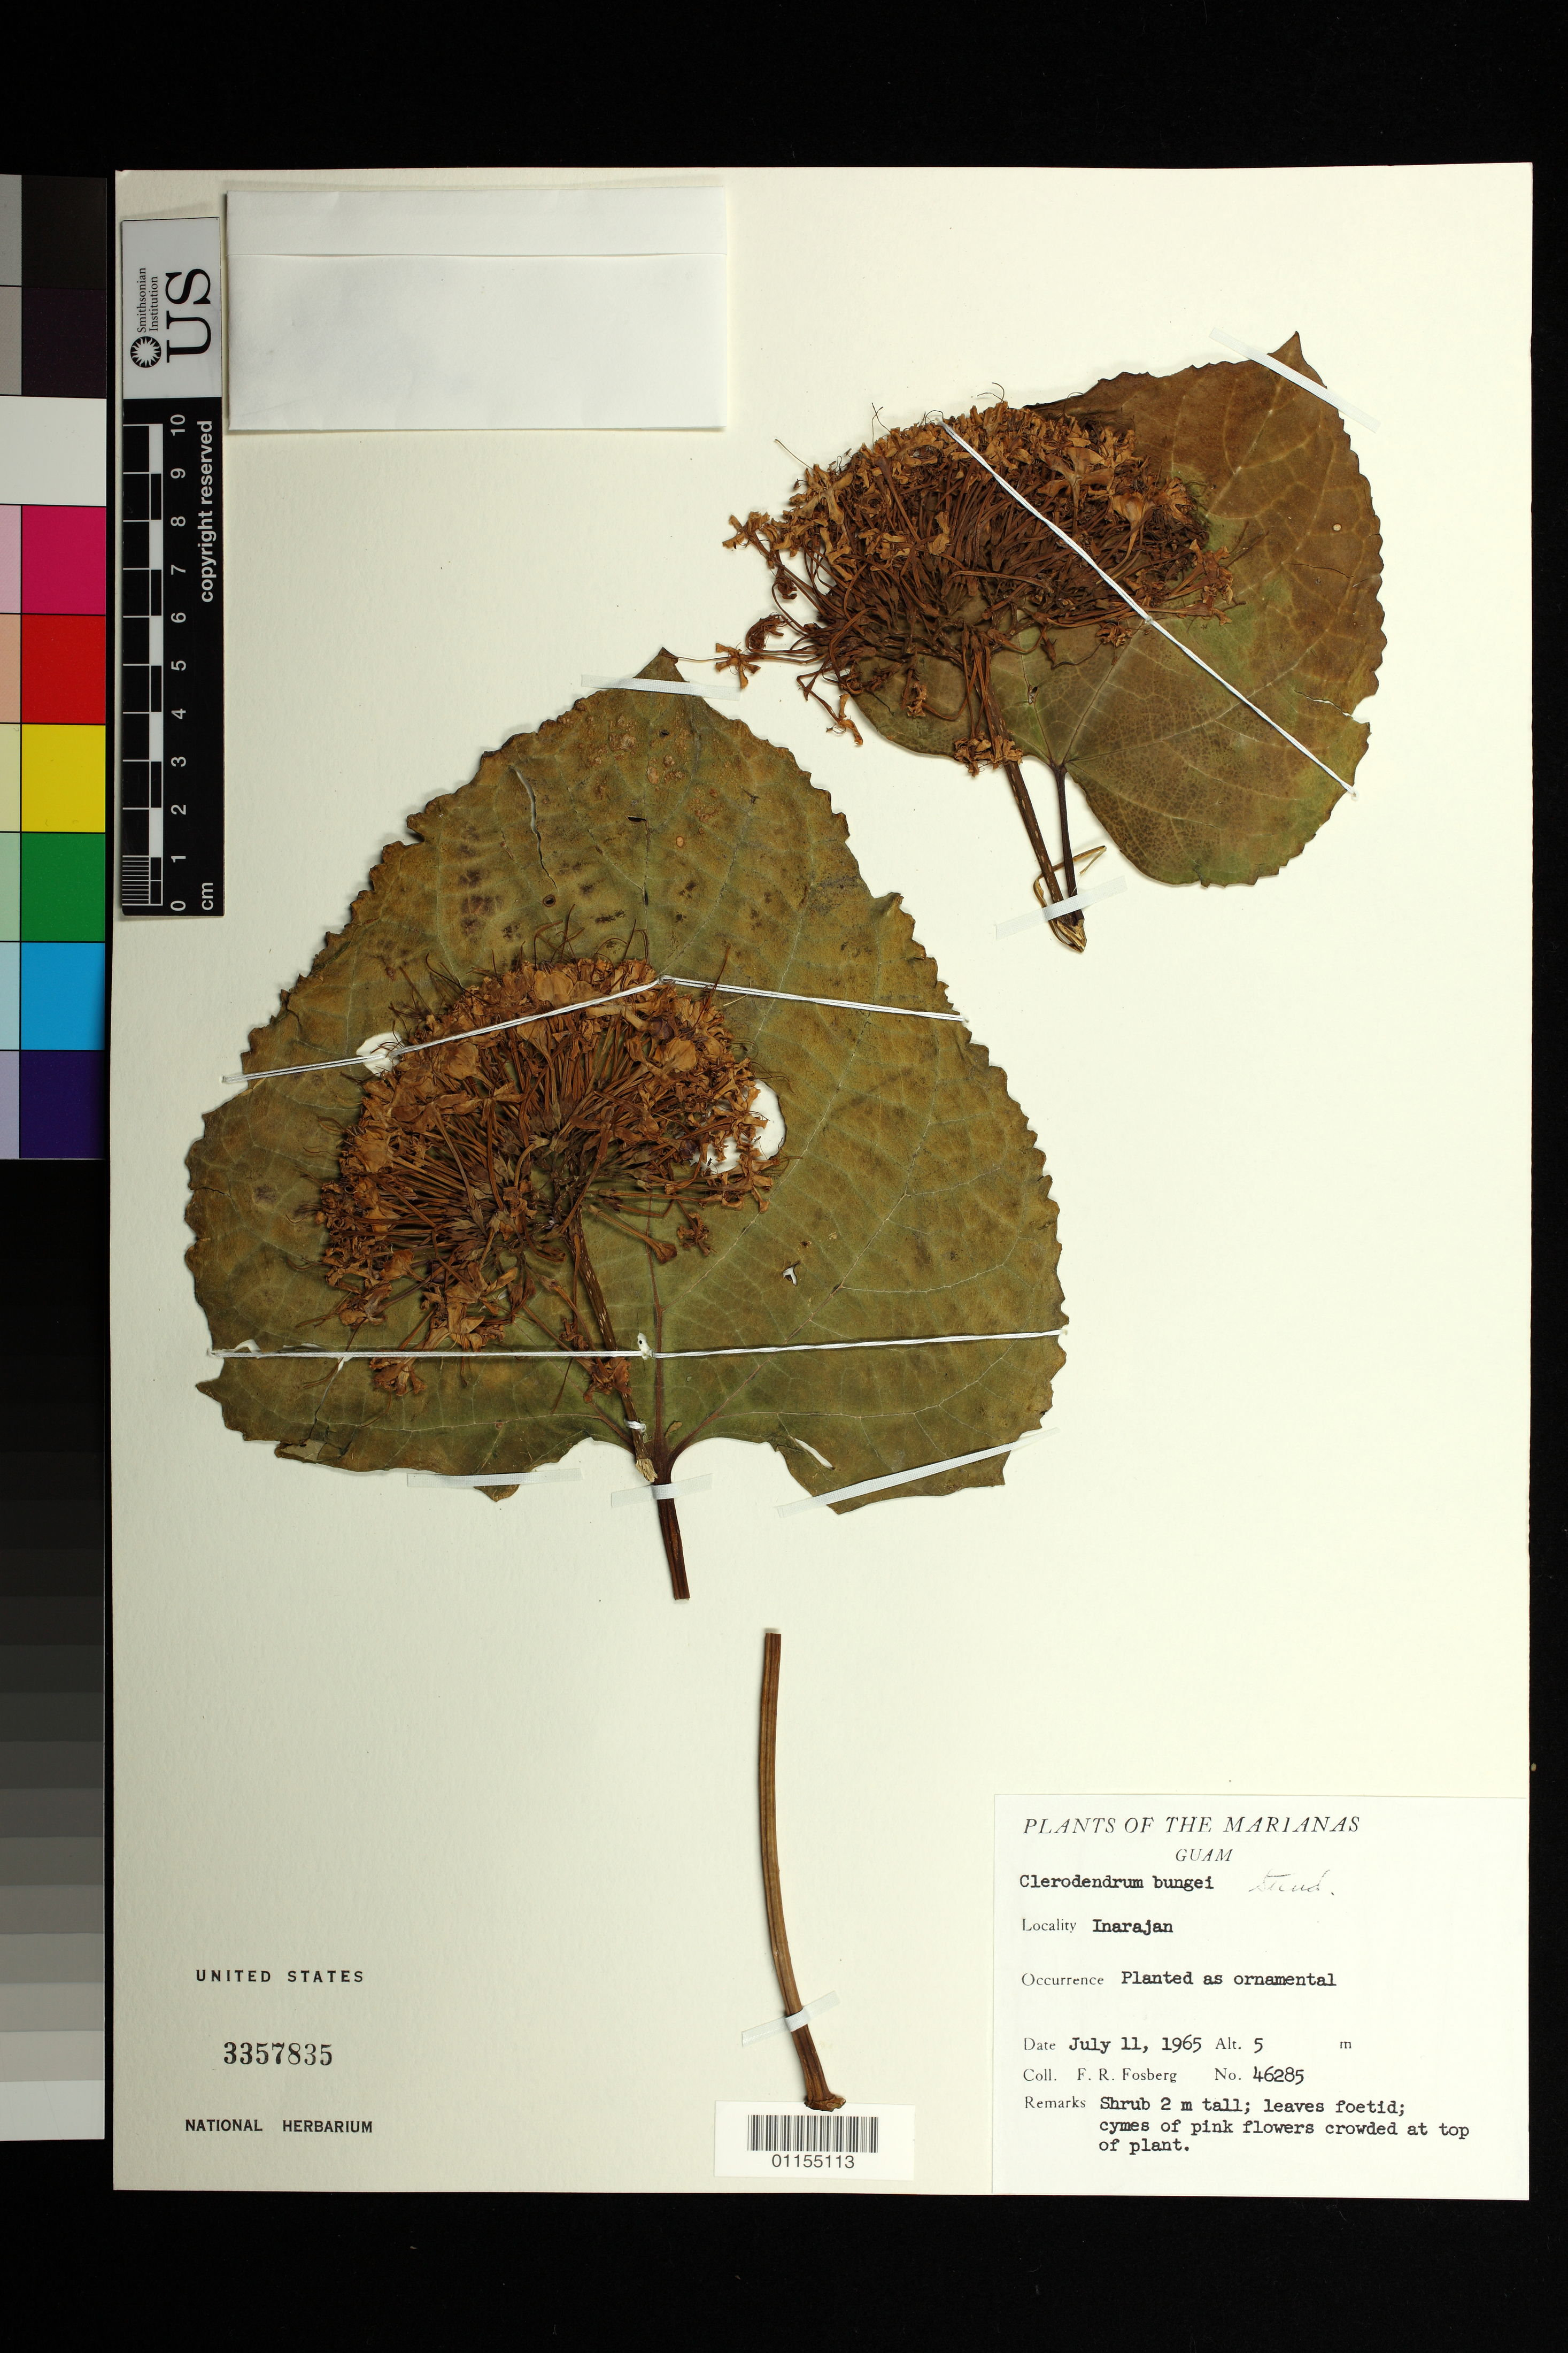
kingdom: Plantae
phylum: Tracheophyta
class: Magnoliopsida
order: Lamiales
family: Lamiaceae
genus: Clerodendrum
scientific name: Clerodendrum bungei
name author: Steud.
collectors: F. R. Fosberg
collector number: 46285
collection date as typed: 11 Jul 1965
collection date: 1965-07-11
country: Guam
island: Guam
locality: Inarajan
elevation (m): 5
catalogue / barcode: US 3357835